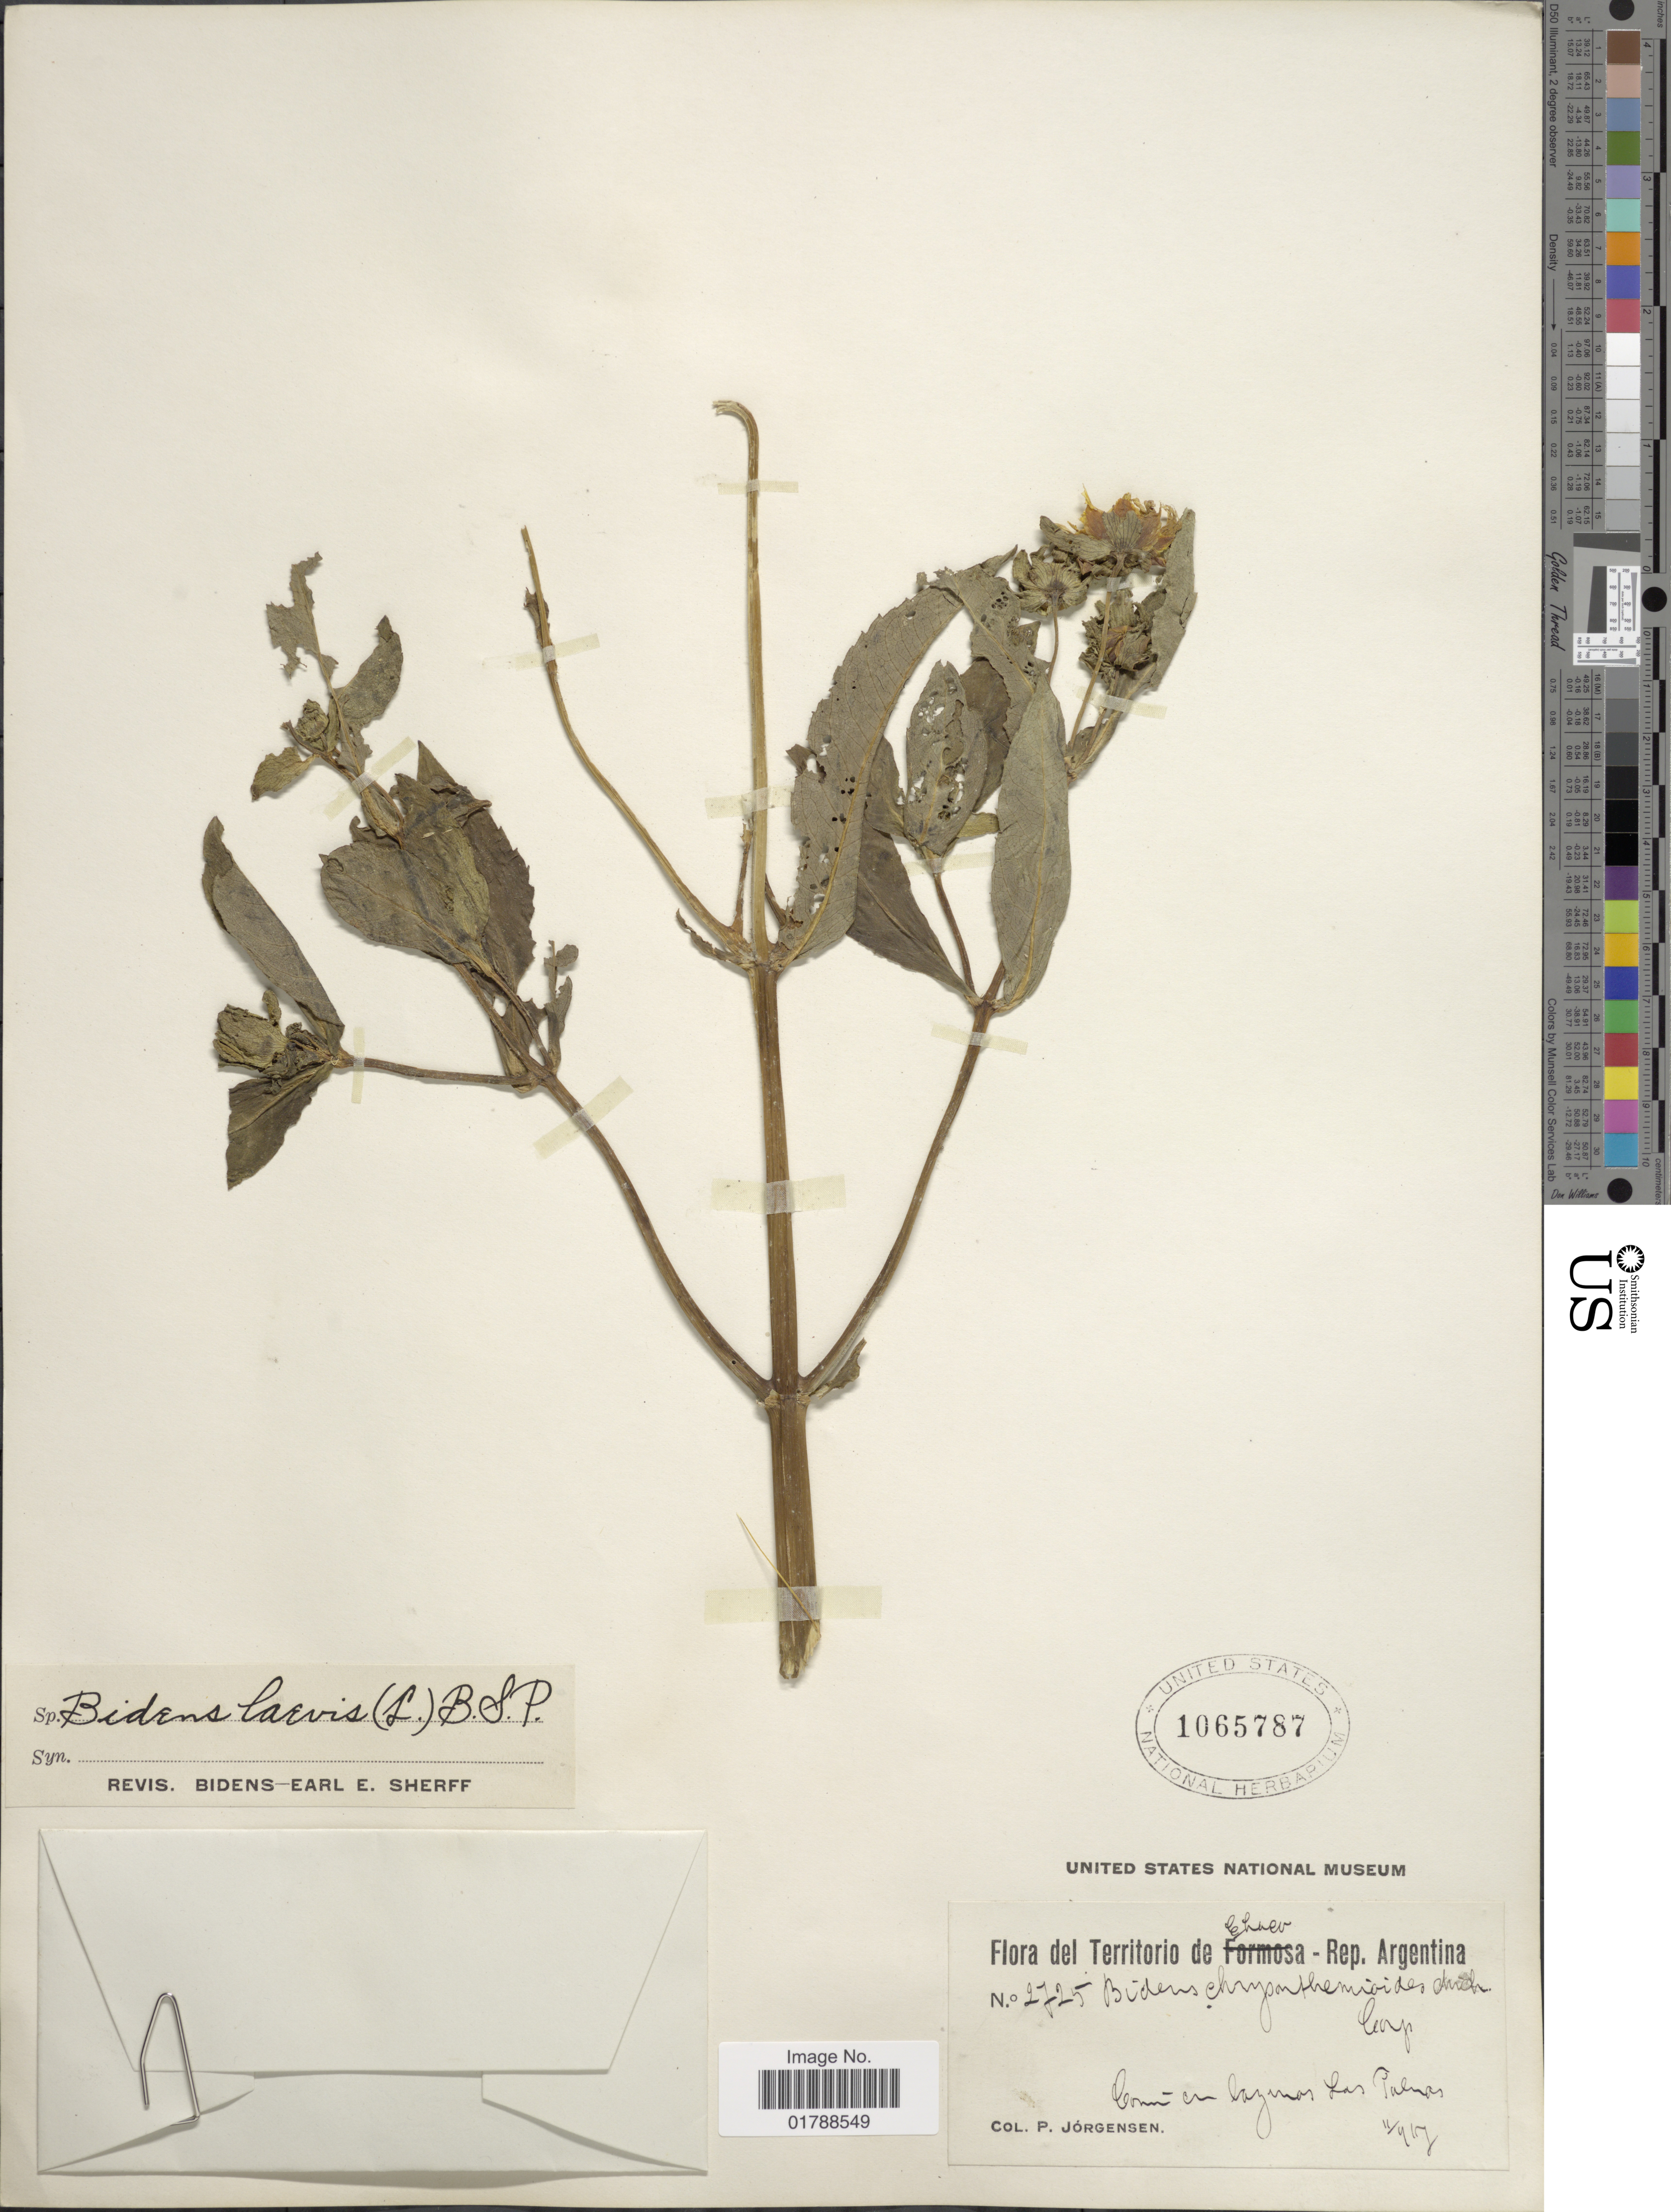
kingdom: Plantae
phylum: Tracheophyta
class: Magnoliopsida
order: Asterales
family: Asteraceae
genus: Bidens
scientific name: Bidens laevis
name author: (L.) Britton, Stearns & Poggenb.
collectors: P. Jörgensen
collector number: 2725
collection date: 1915-11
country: Argentina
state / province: Chaco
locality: Comen lagunas Las Palmas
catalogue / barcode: US 1065787